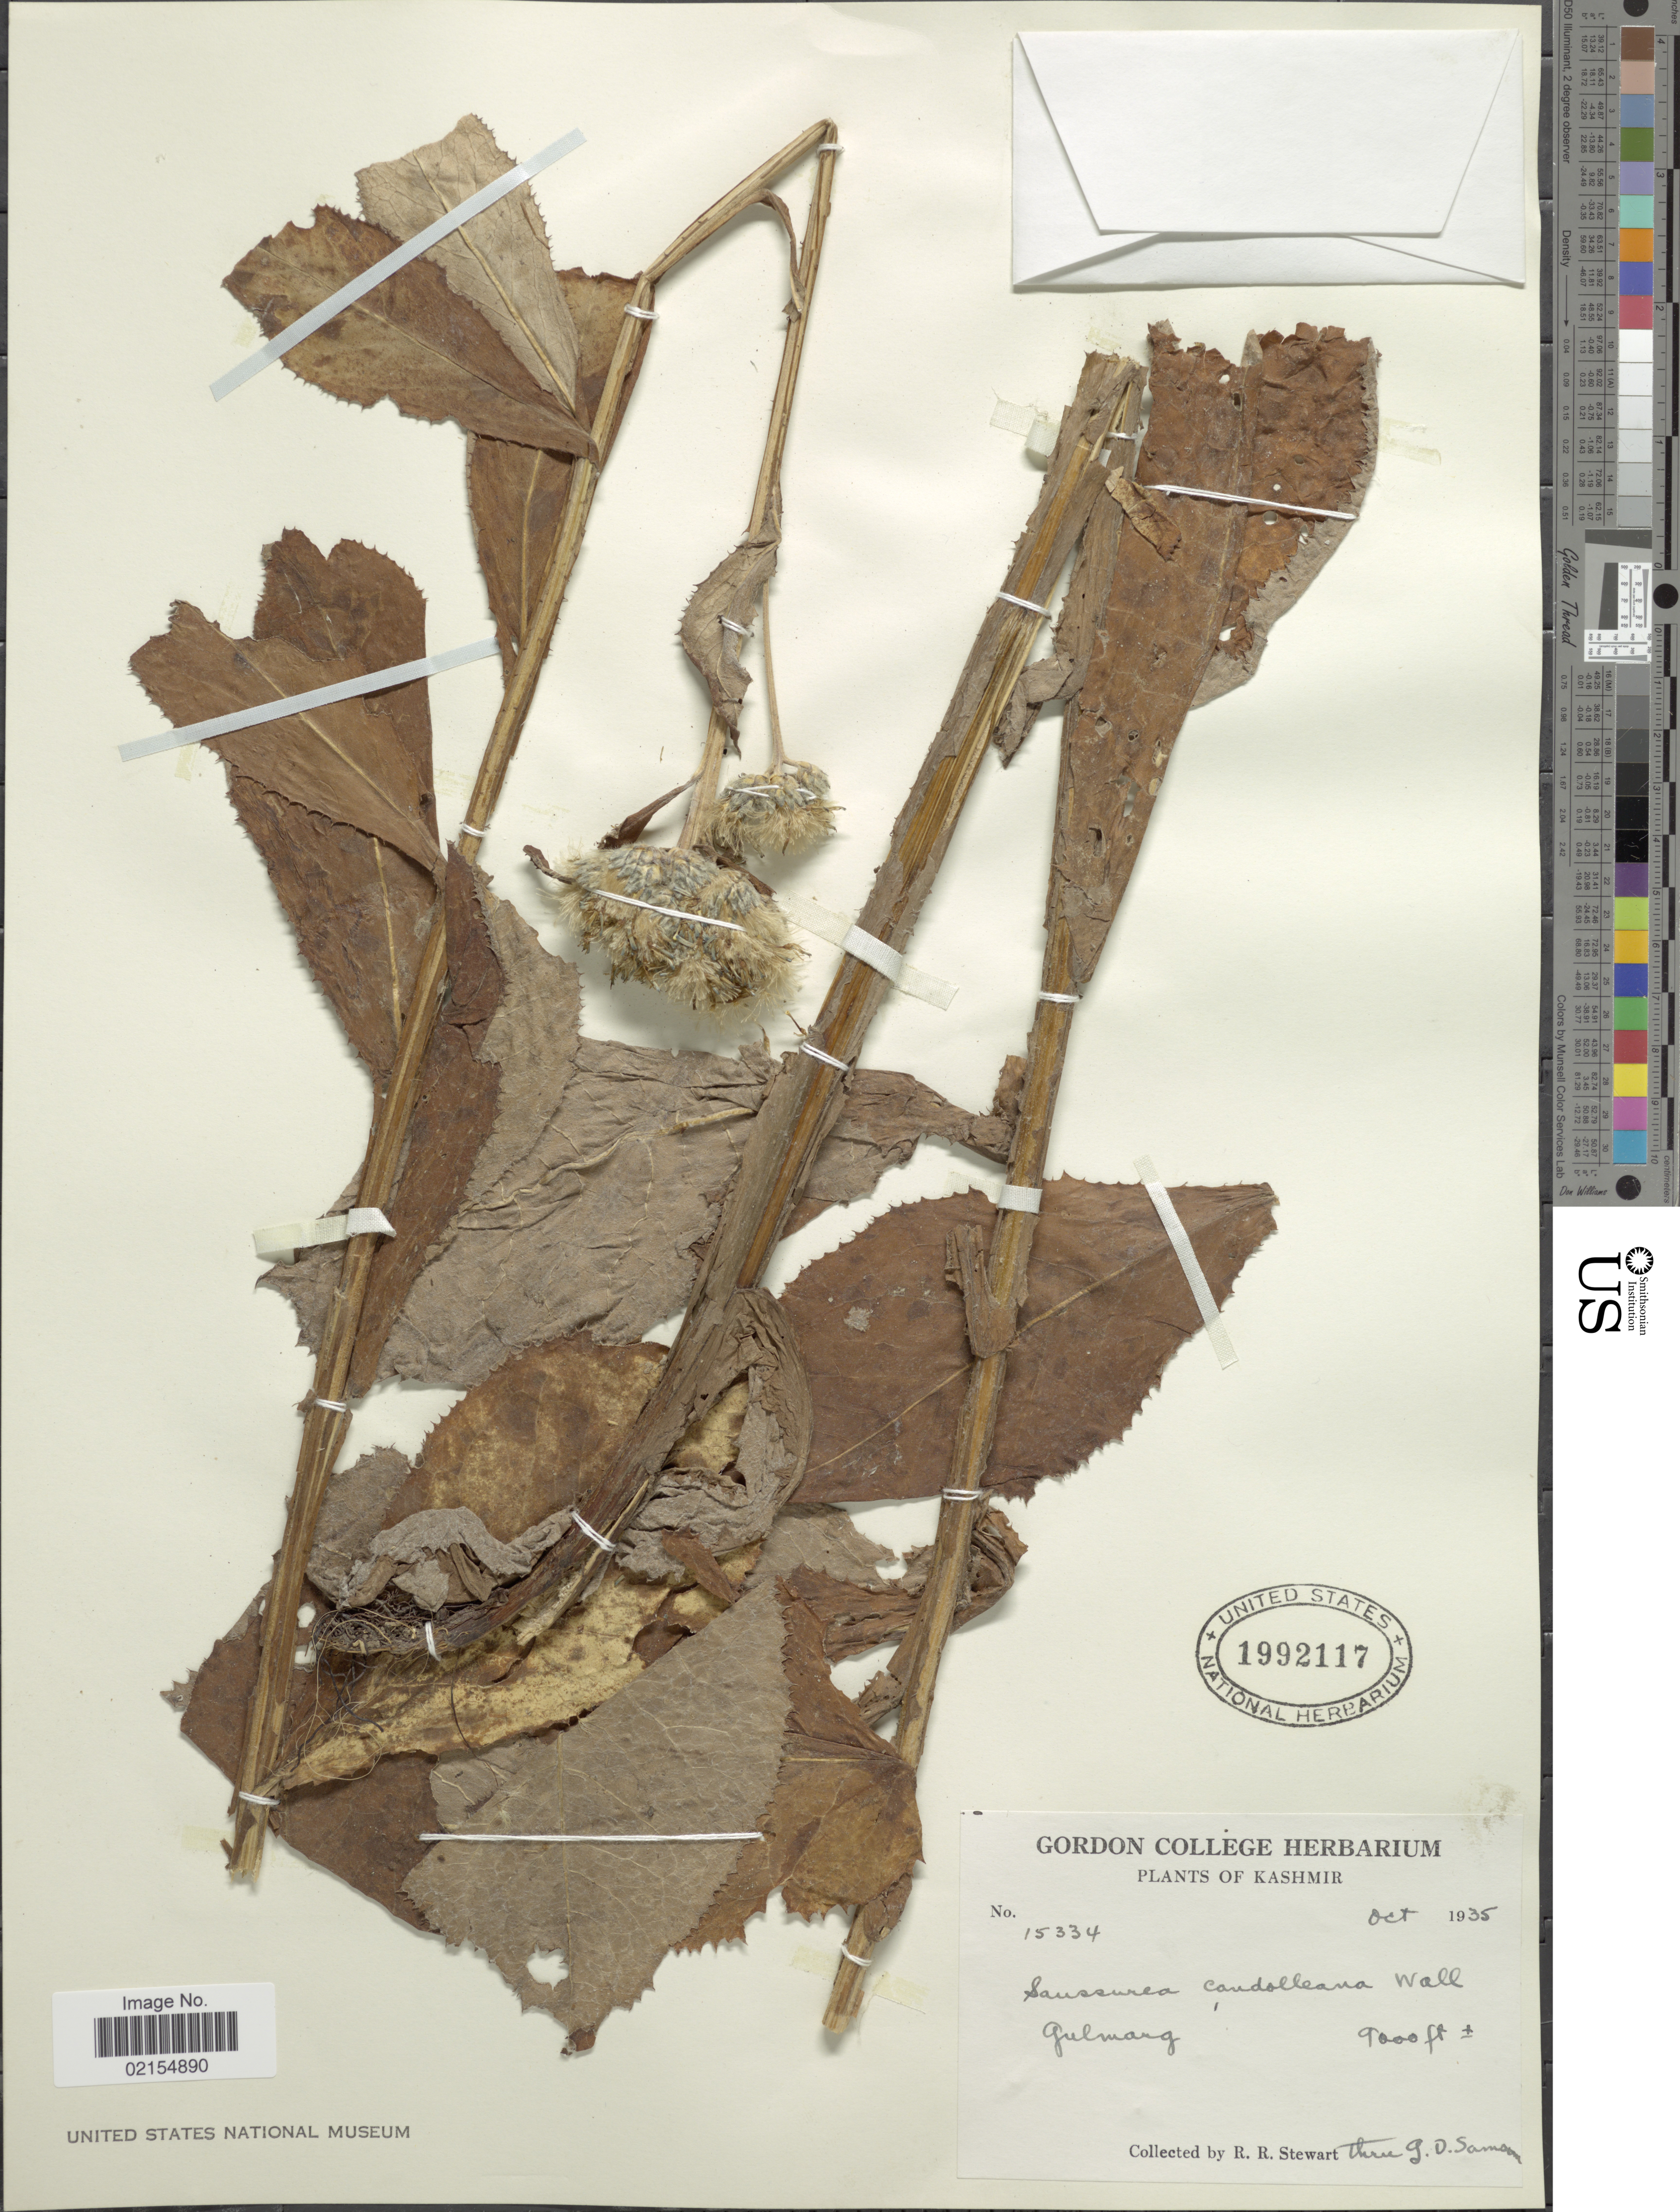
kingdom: Plantae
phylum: Tracheophyta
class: Magnoliopsida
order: Asterales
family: Asteraceae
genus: Saussurea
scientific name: Saussurea candolleana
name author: (DC.) Sch. Bip.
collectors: R. R. Stewart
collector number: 15334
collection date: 1935-10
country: India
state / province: Jammu and Kashmir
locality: Kashmir, Gulmang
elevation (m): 2743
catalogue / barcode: US 1992117